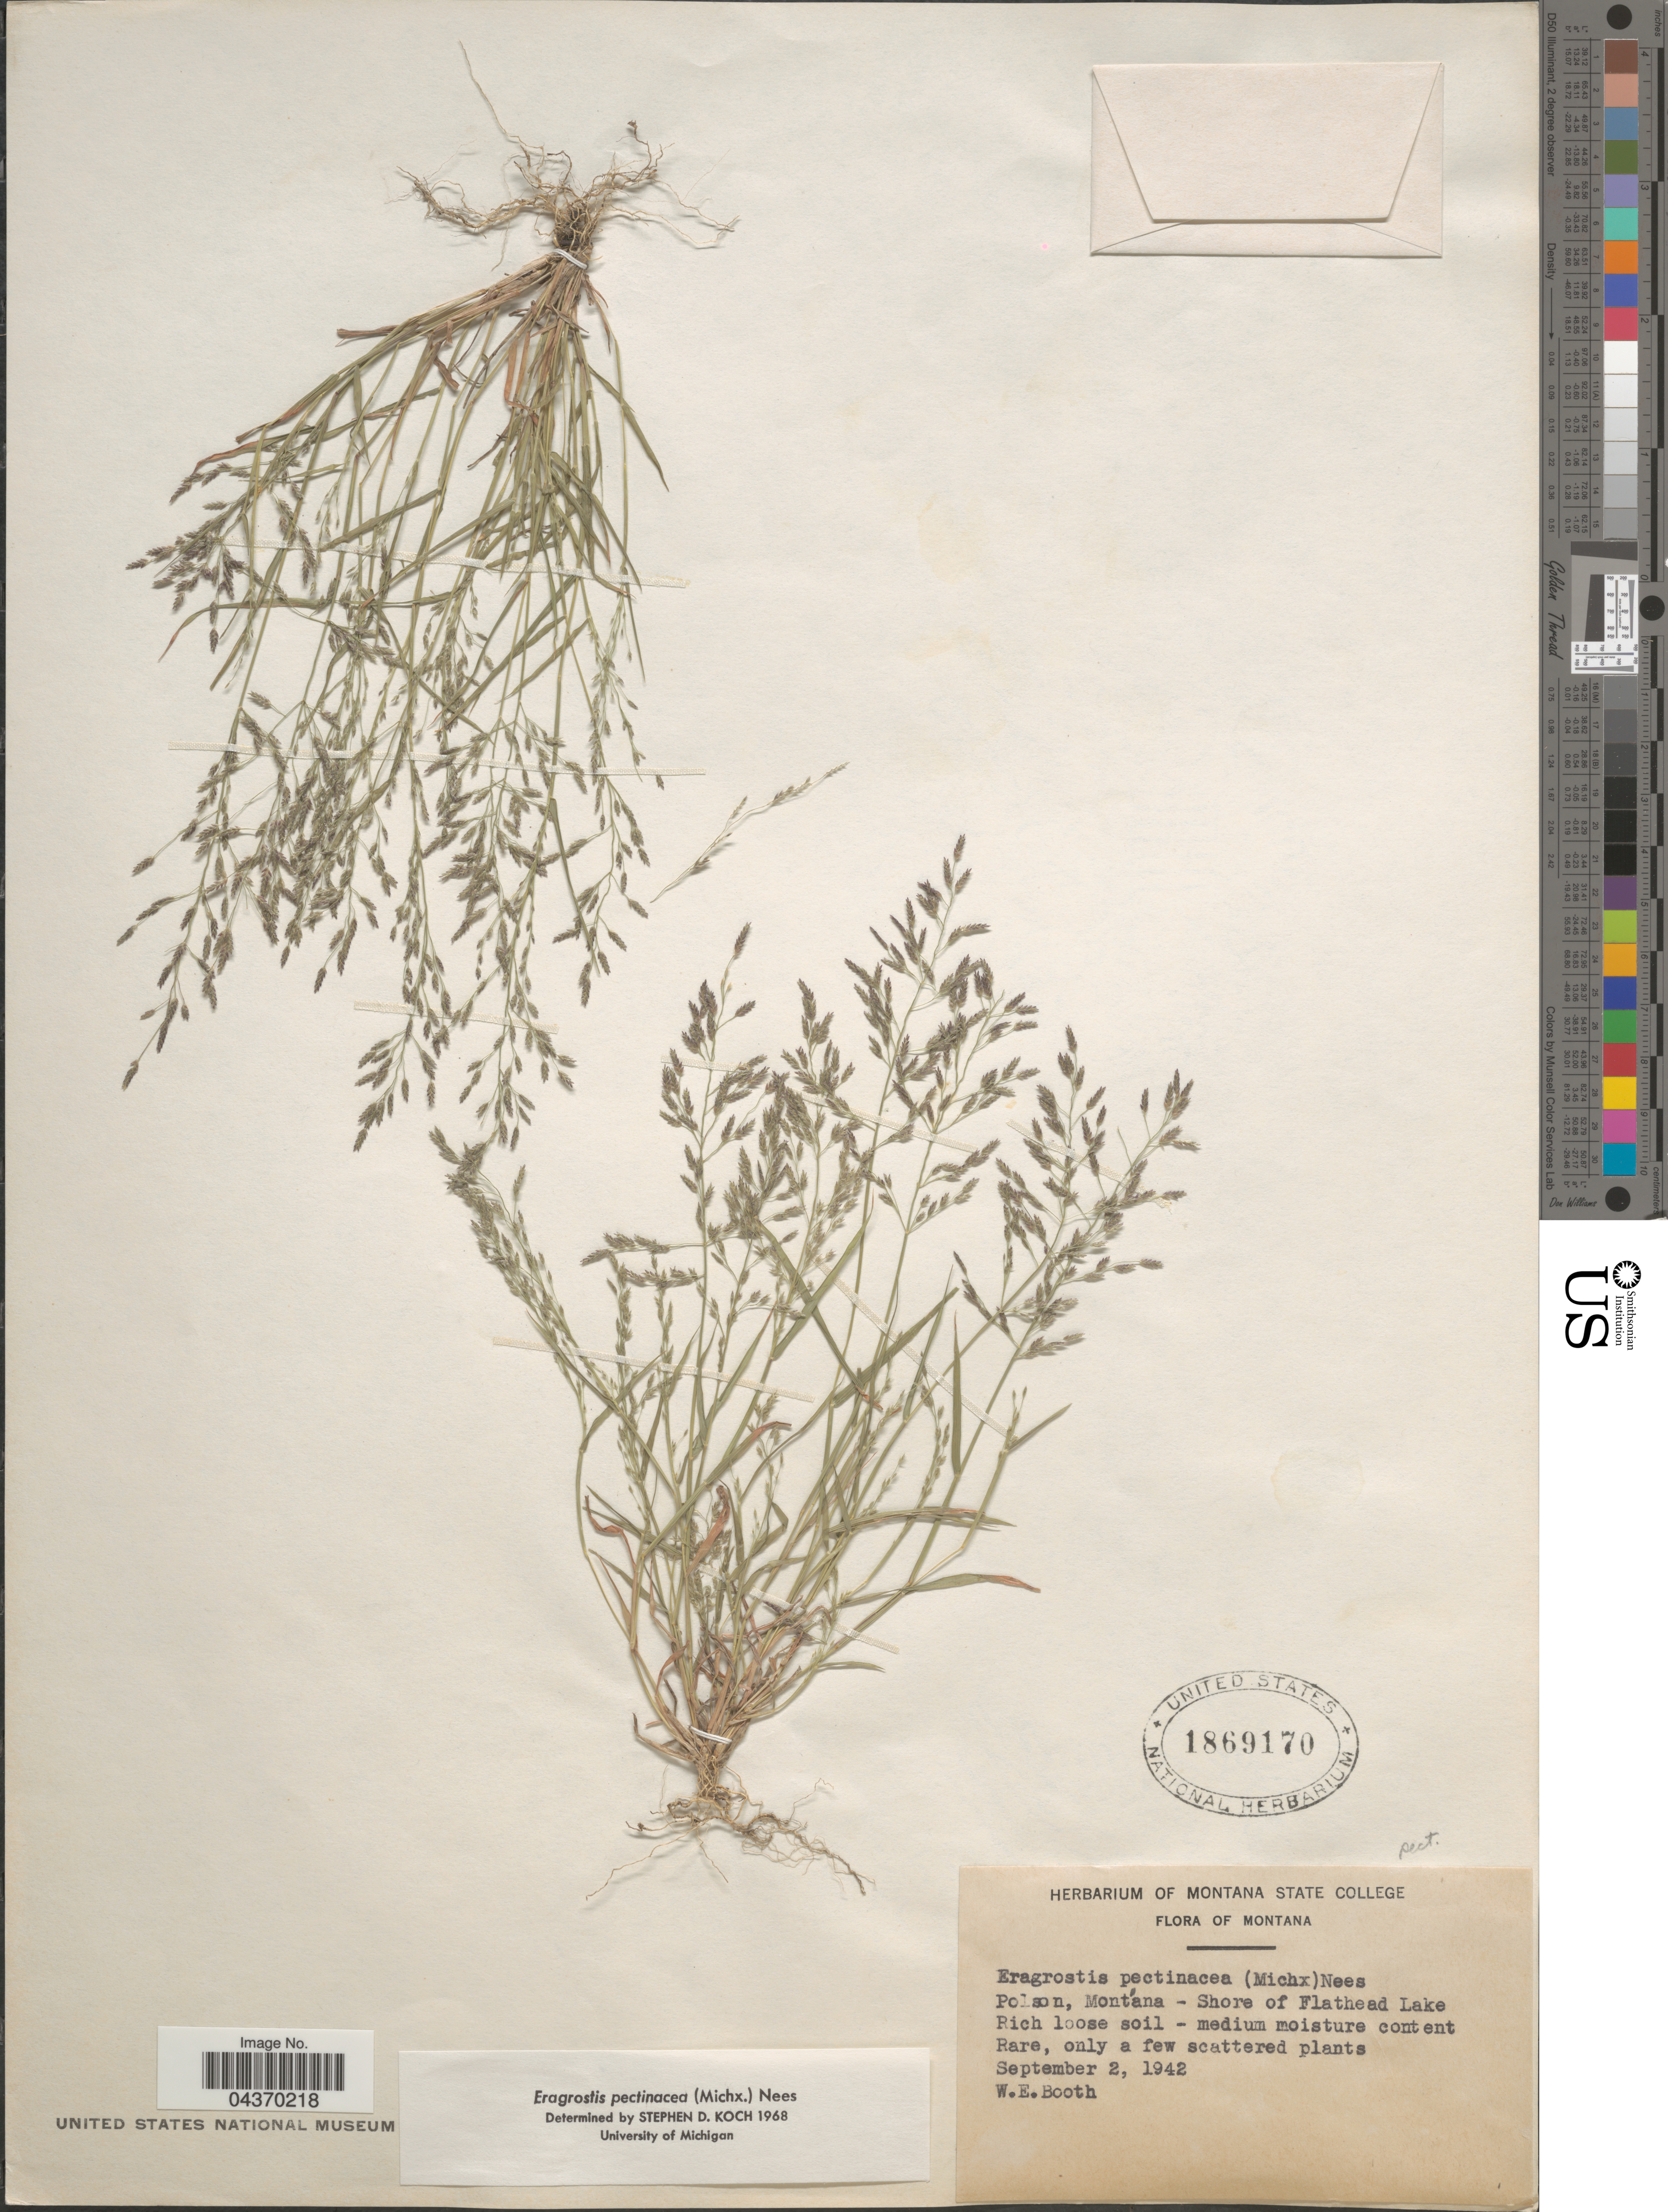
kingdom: Plantae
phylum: Tracheophyta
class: Liliopsida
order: Poales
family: Poaceae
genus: Eragrostis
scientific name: Eragrostis pectinacea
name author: (Michx.) Nees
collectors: W. Booth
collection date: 1942-09-02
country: United States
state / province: Montana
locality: Polson - Shore of Flathead Lake.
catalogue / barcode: US 1869170